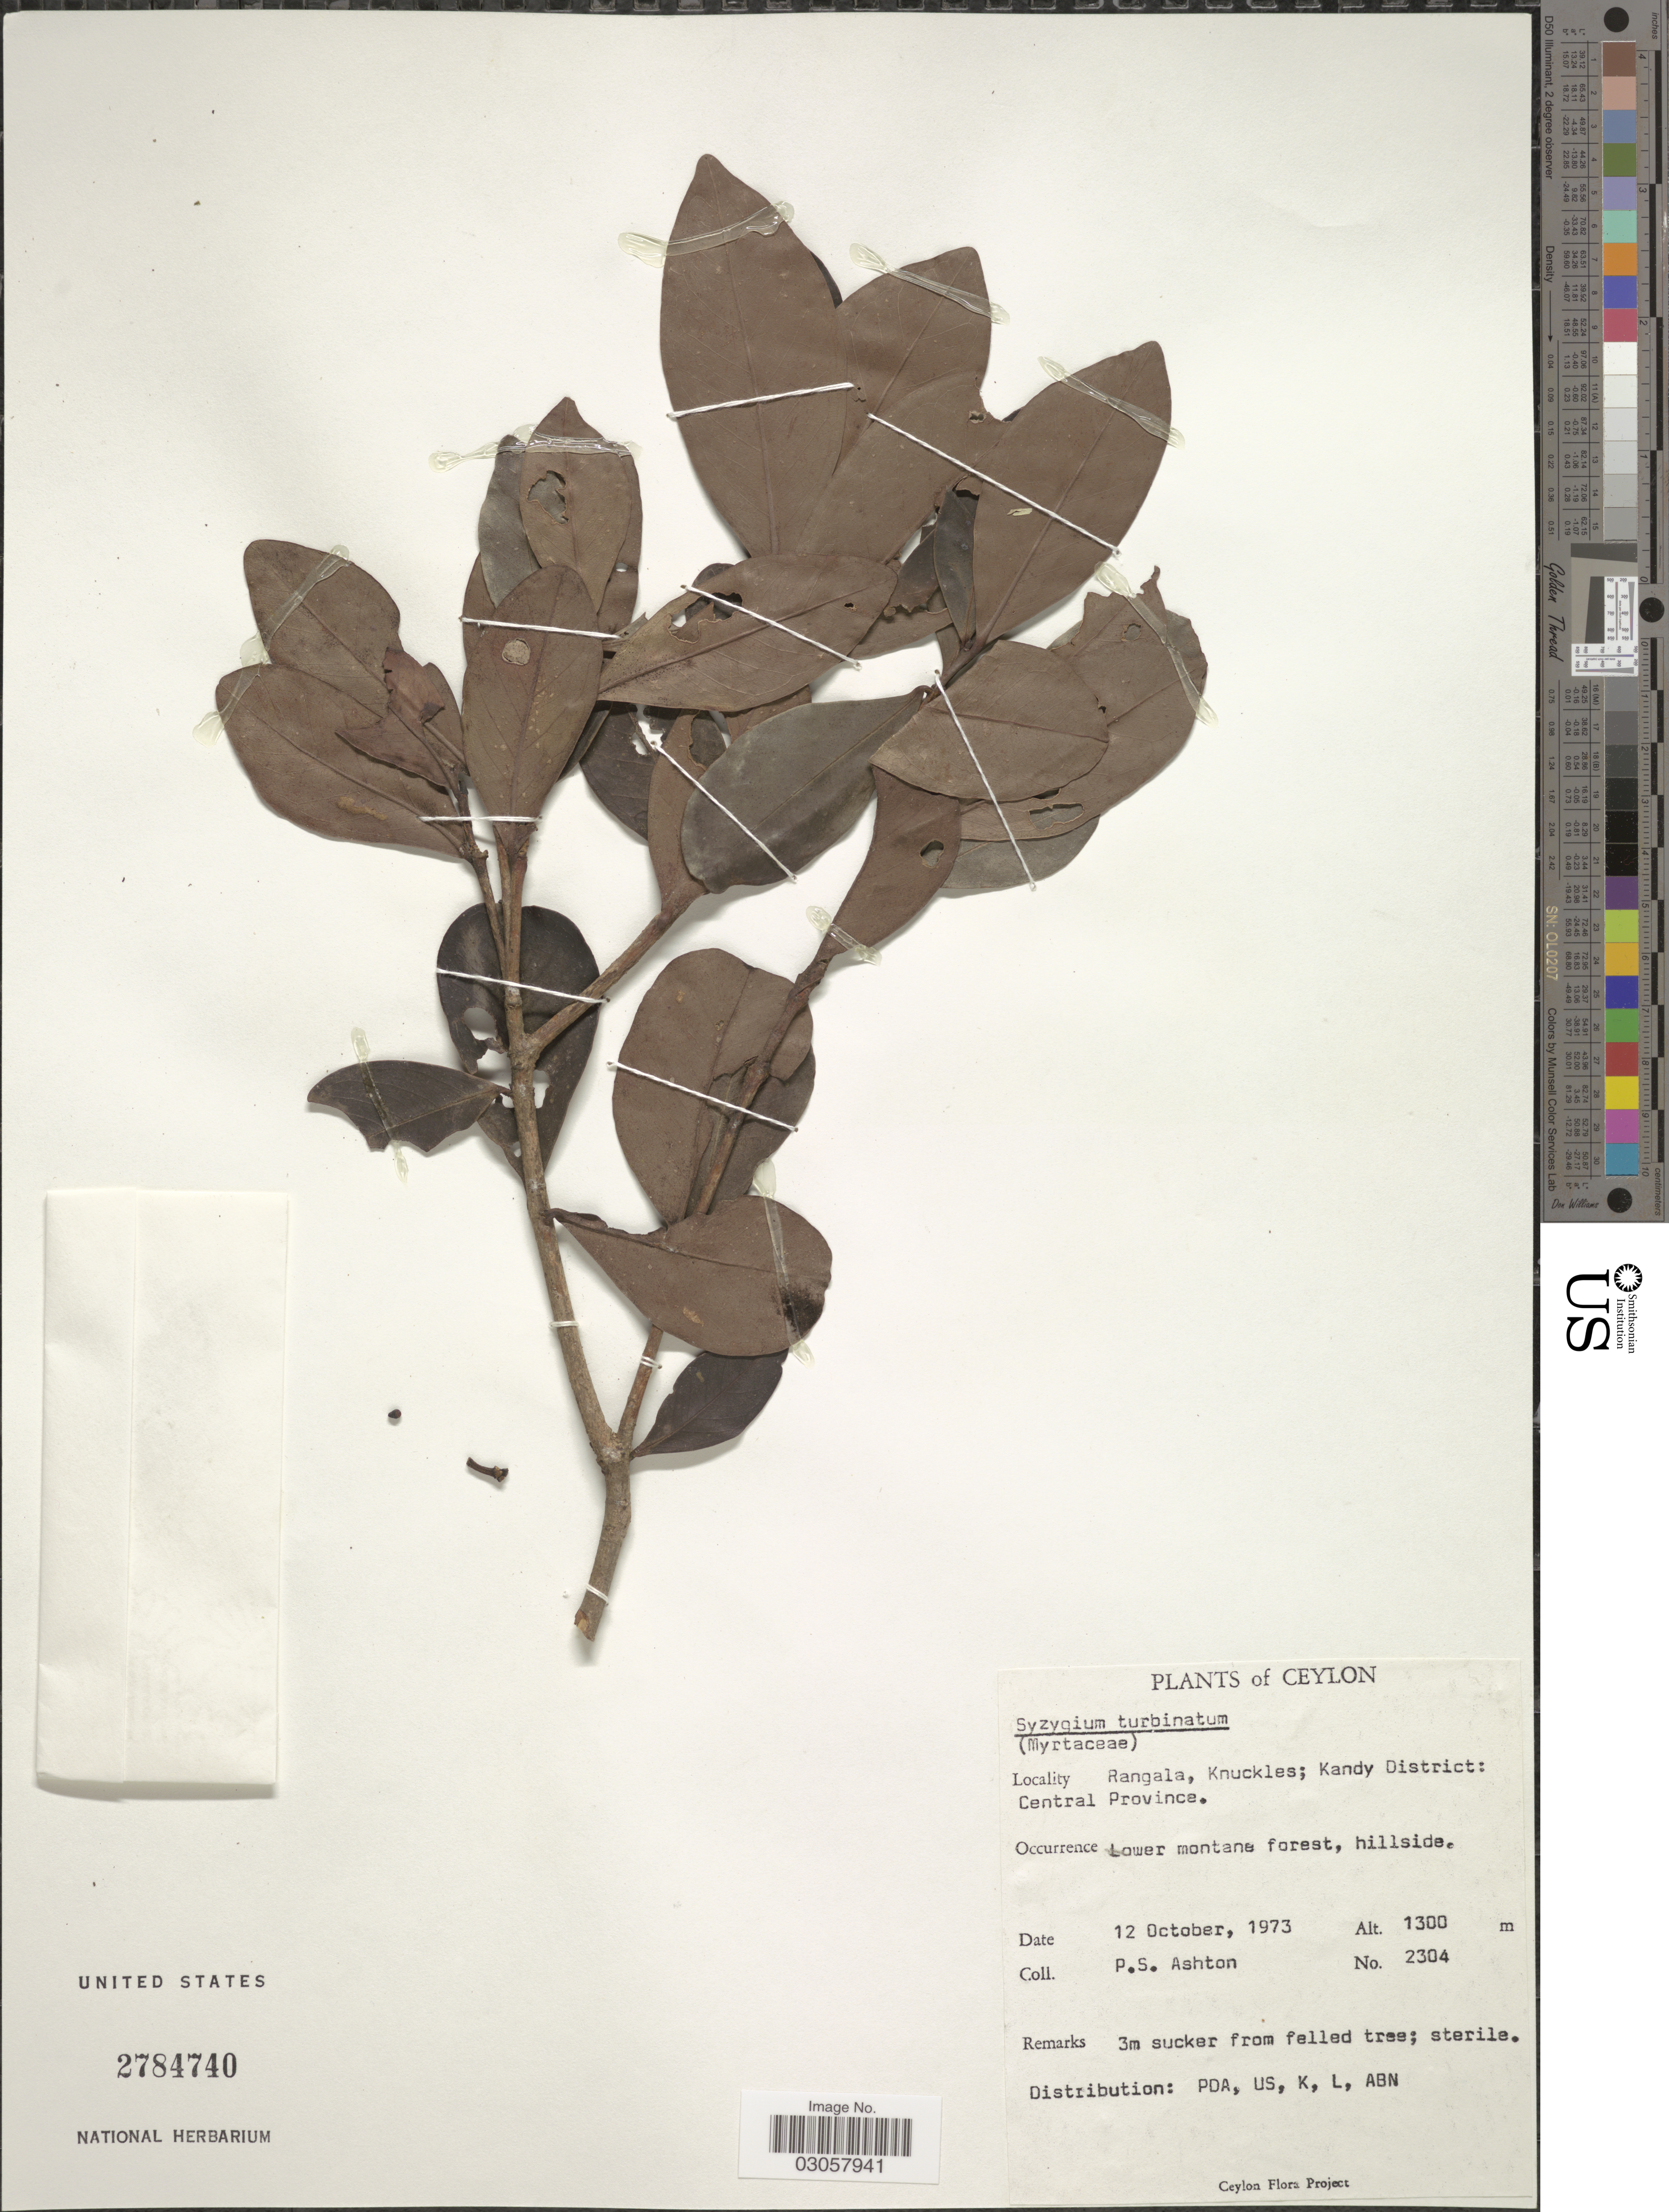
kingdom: Plantae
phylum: Tracheophyta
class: Magnoliopsida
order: Myrtales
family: Myrtaceae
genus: Syzygium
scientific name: Syzygium turbinatum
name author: Alston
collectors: P. S. Ashton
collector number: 2304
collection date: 1973-10-12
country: Sri Lanka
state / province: Central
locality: Ceylon. Rangala, Knuckles; Kandy District.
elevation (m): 1300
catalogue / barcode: US 2784740